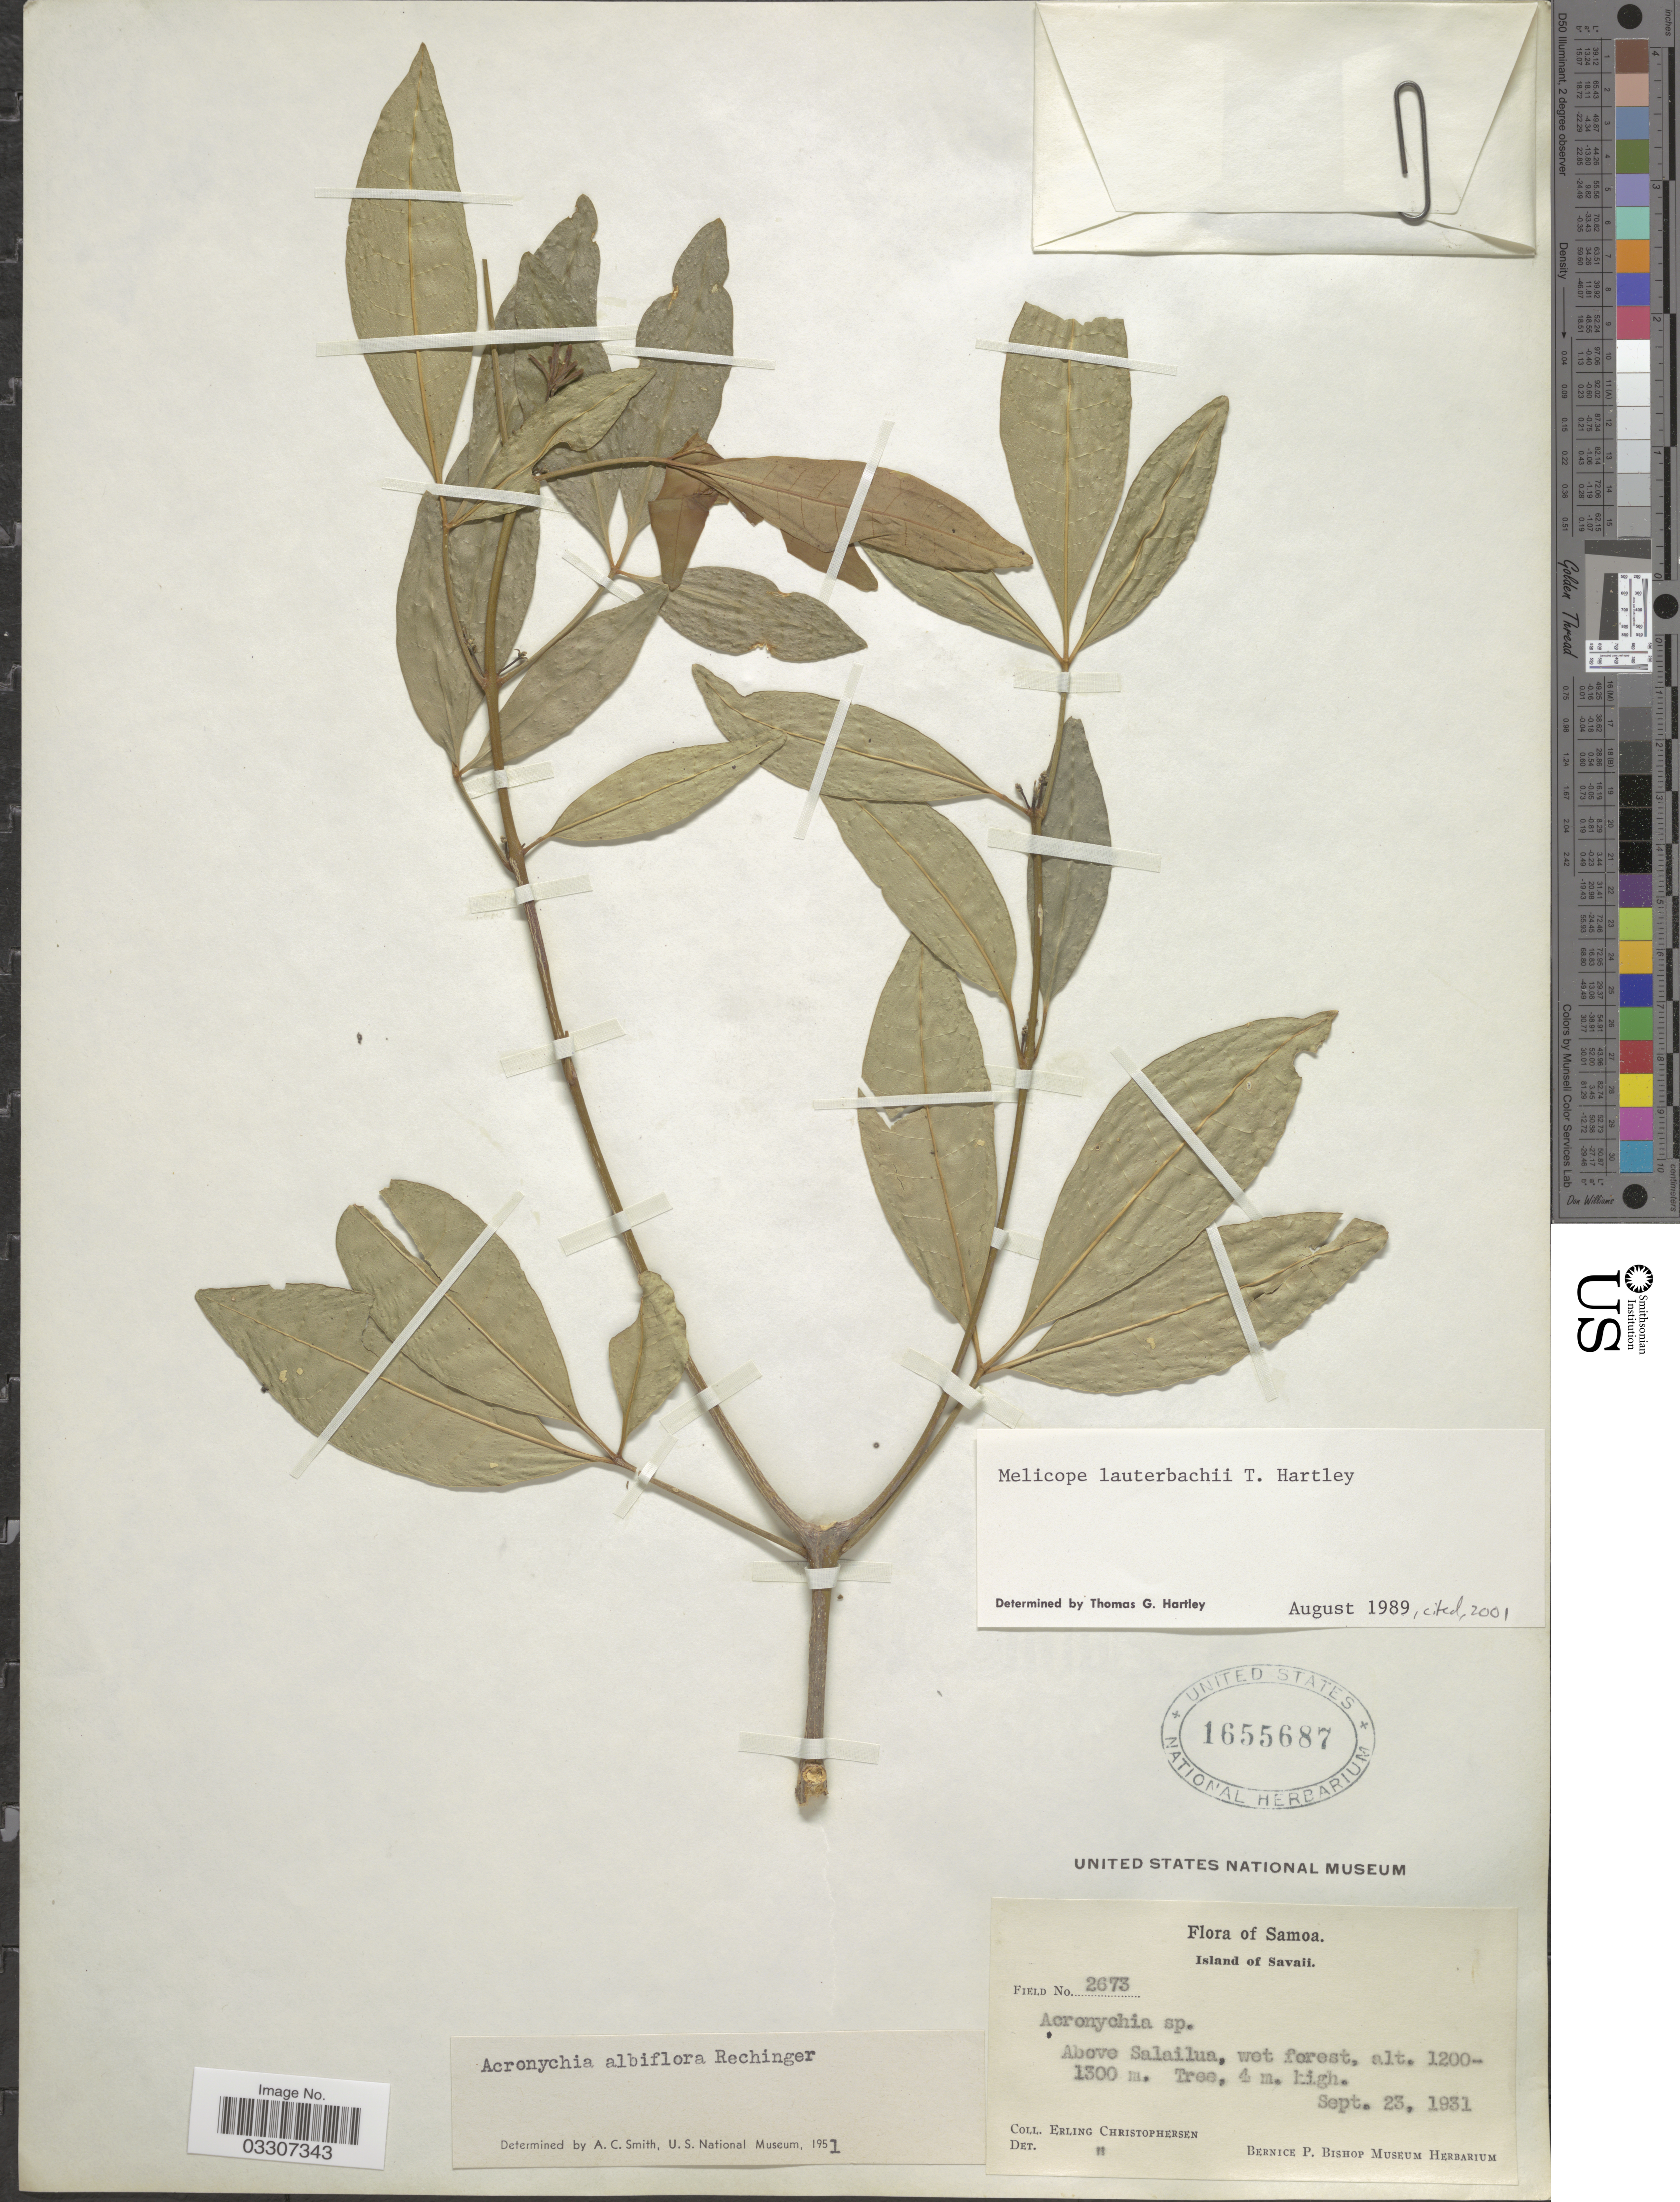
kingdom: Plantae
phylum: Tracheophyta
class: Magnoliopsida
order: Sapindales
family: Rutaceae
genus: Melicope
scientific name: Melicope lauterbachii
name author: T.G. Hartley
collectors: E. Christophersen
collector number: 2673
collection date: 1931-09-23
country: Samoa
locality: Samoa. Savaii. Above Salailua.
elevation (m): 1200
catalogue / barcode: US 1655687